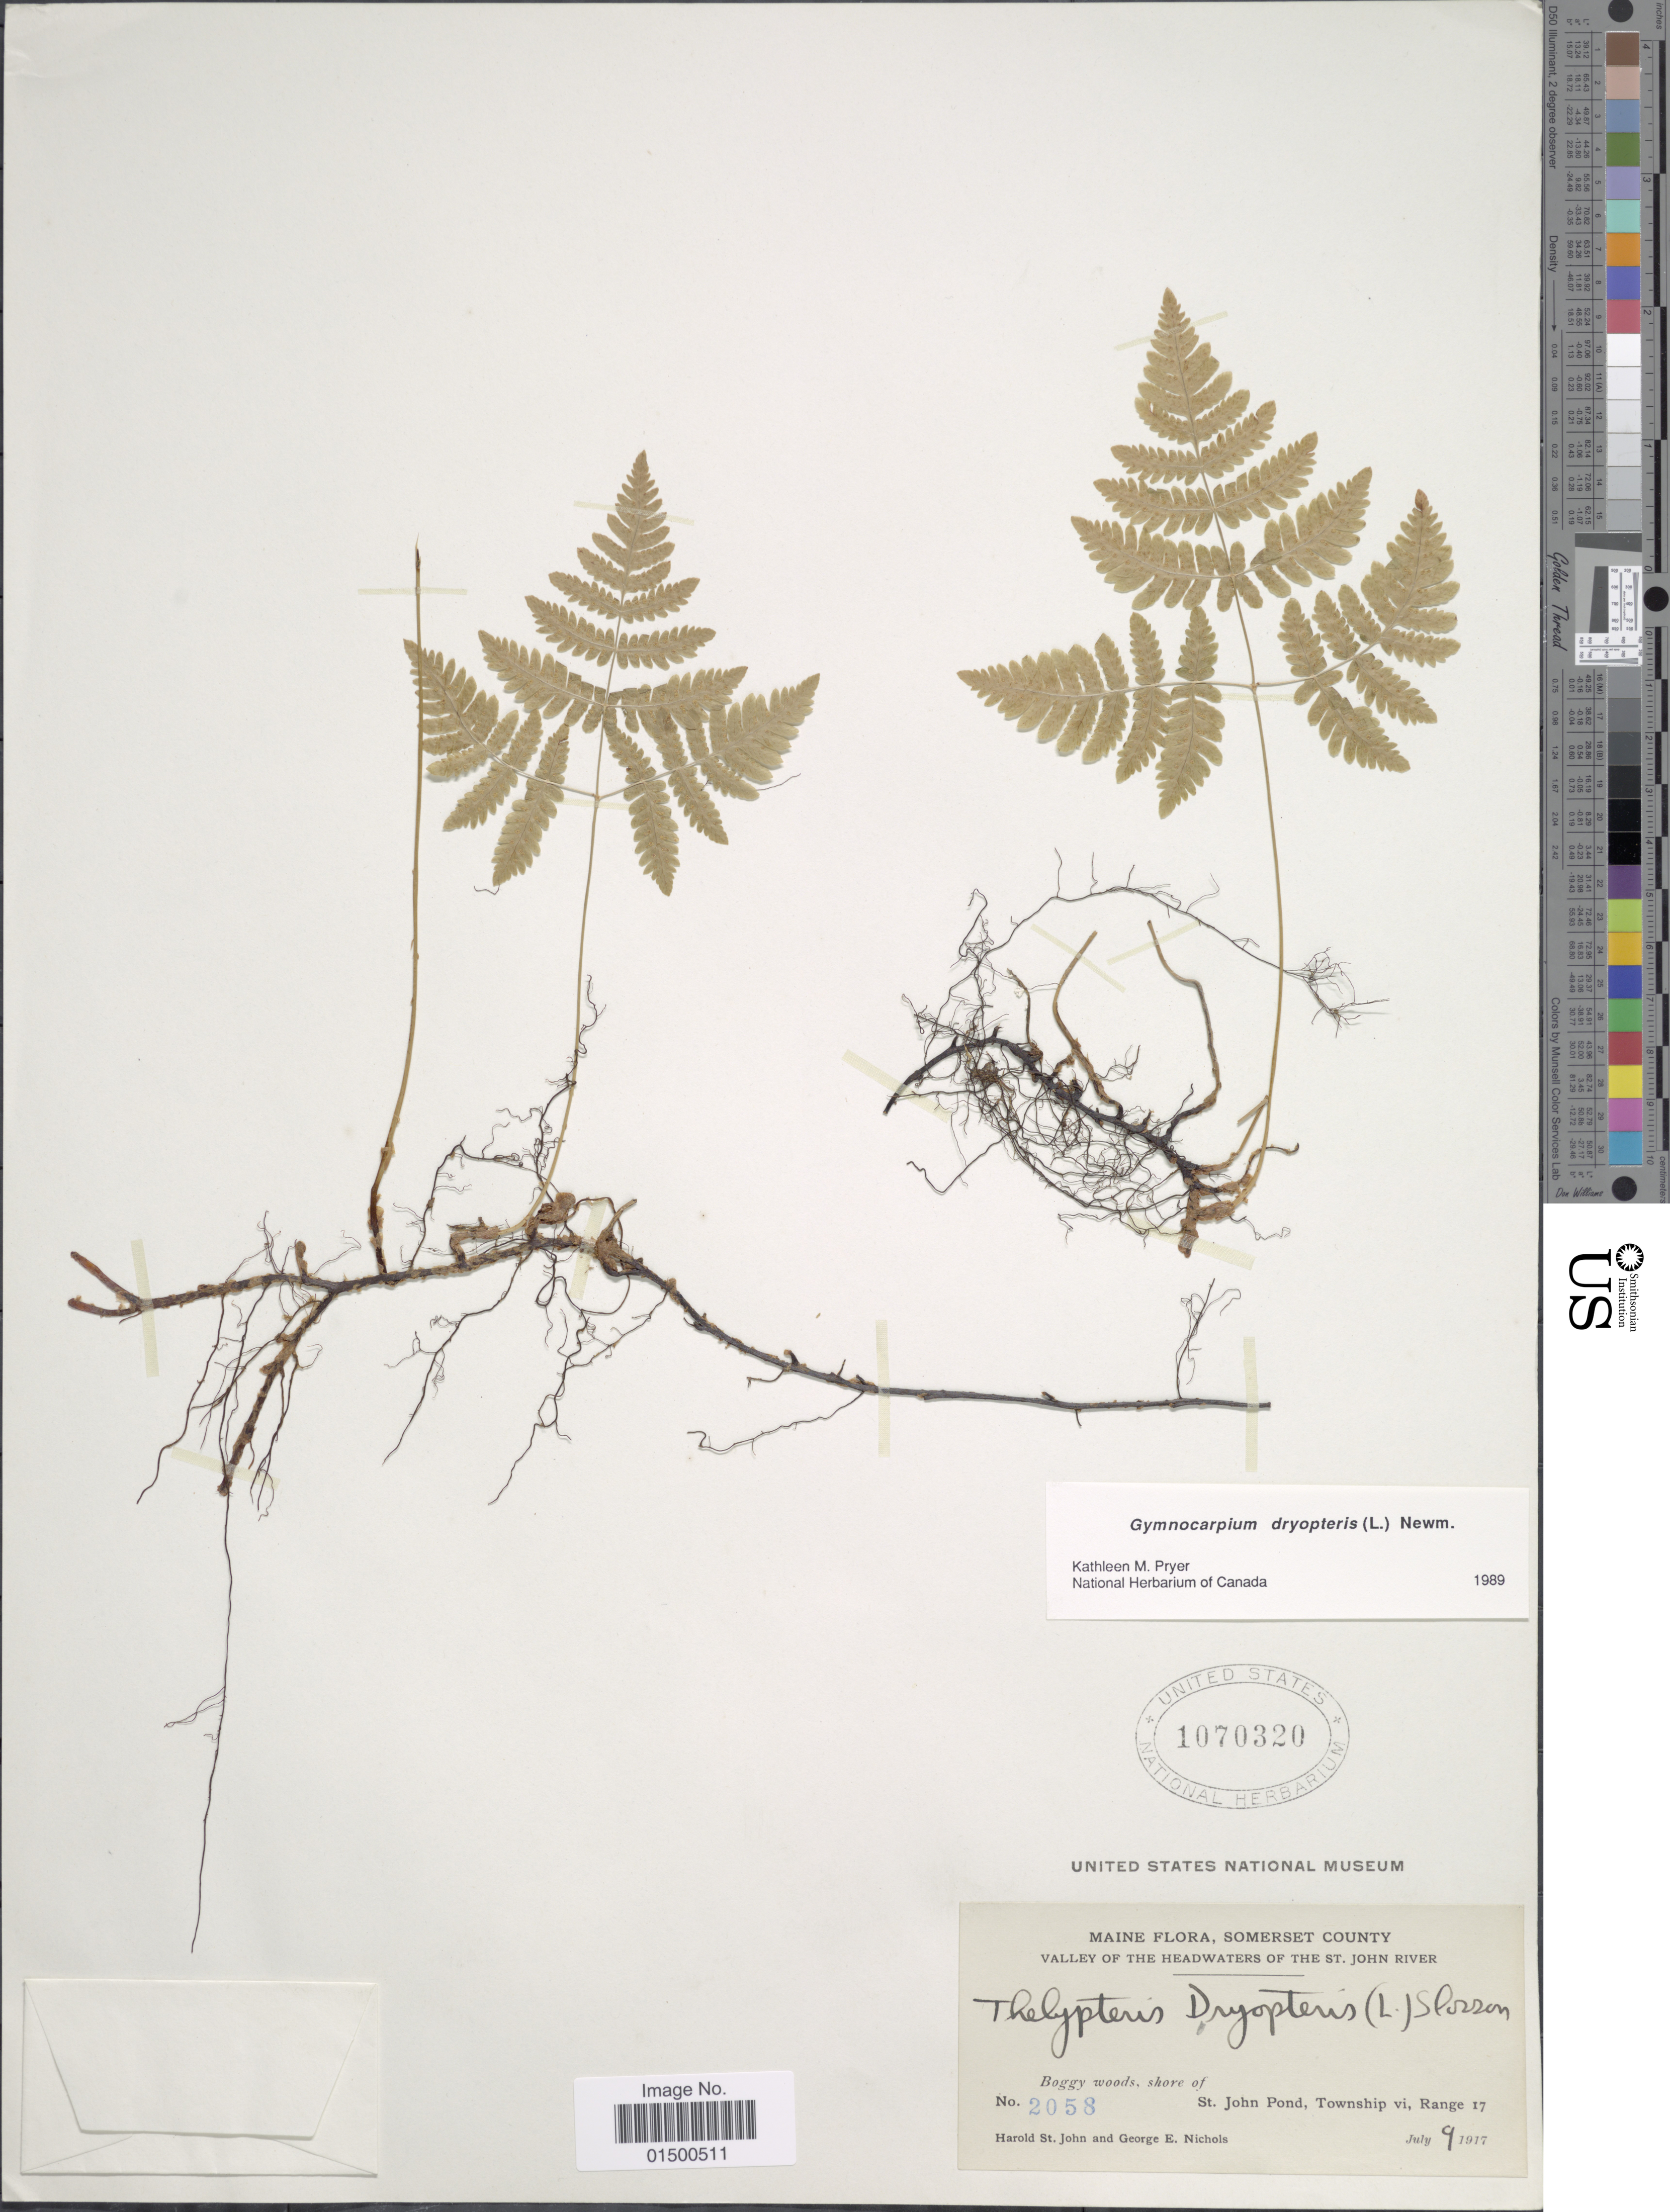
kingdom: Plantae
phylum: Tracheophyta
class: Polypodiopsida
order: Polypodiales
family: Cystopteridaceae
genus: Gymnocarpium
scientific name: Gymnocarpium dryopteris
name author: (L.) Newman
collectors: H. St. John & G. E. Nichols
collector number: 2058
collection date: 1917-07-09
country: United States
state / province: Maine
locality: Somerset County, Valley of the Headwaters of the St. John River, boggy woods, shore of St. John Pond, Township vi., Range 17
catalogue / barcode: US 1070320